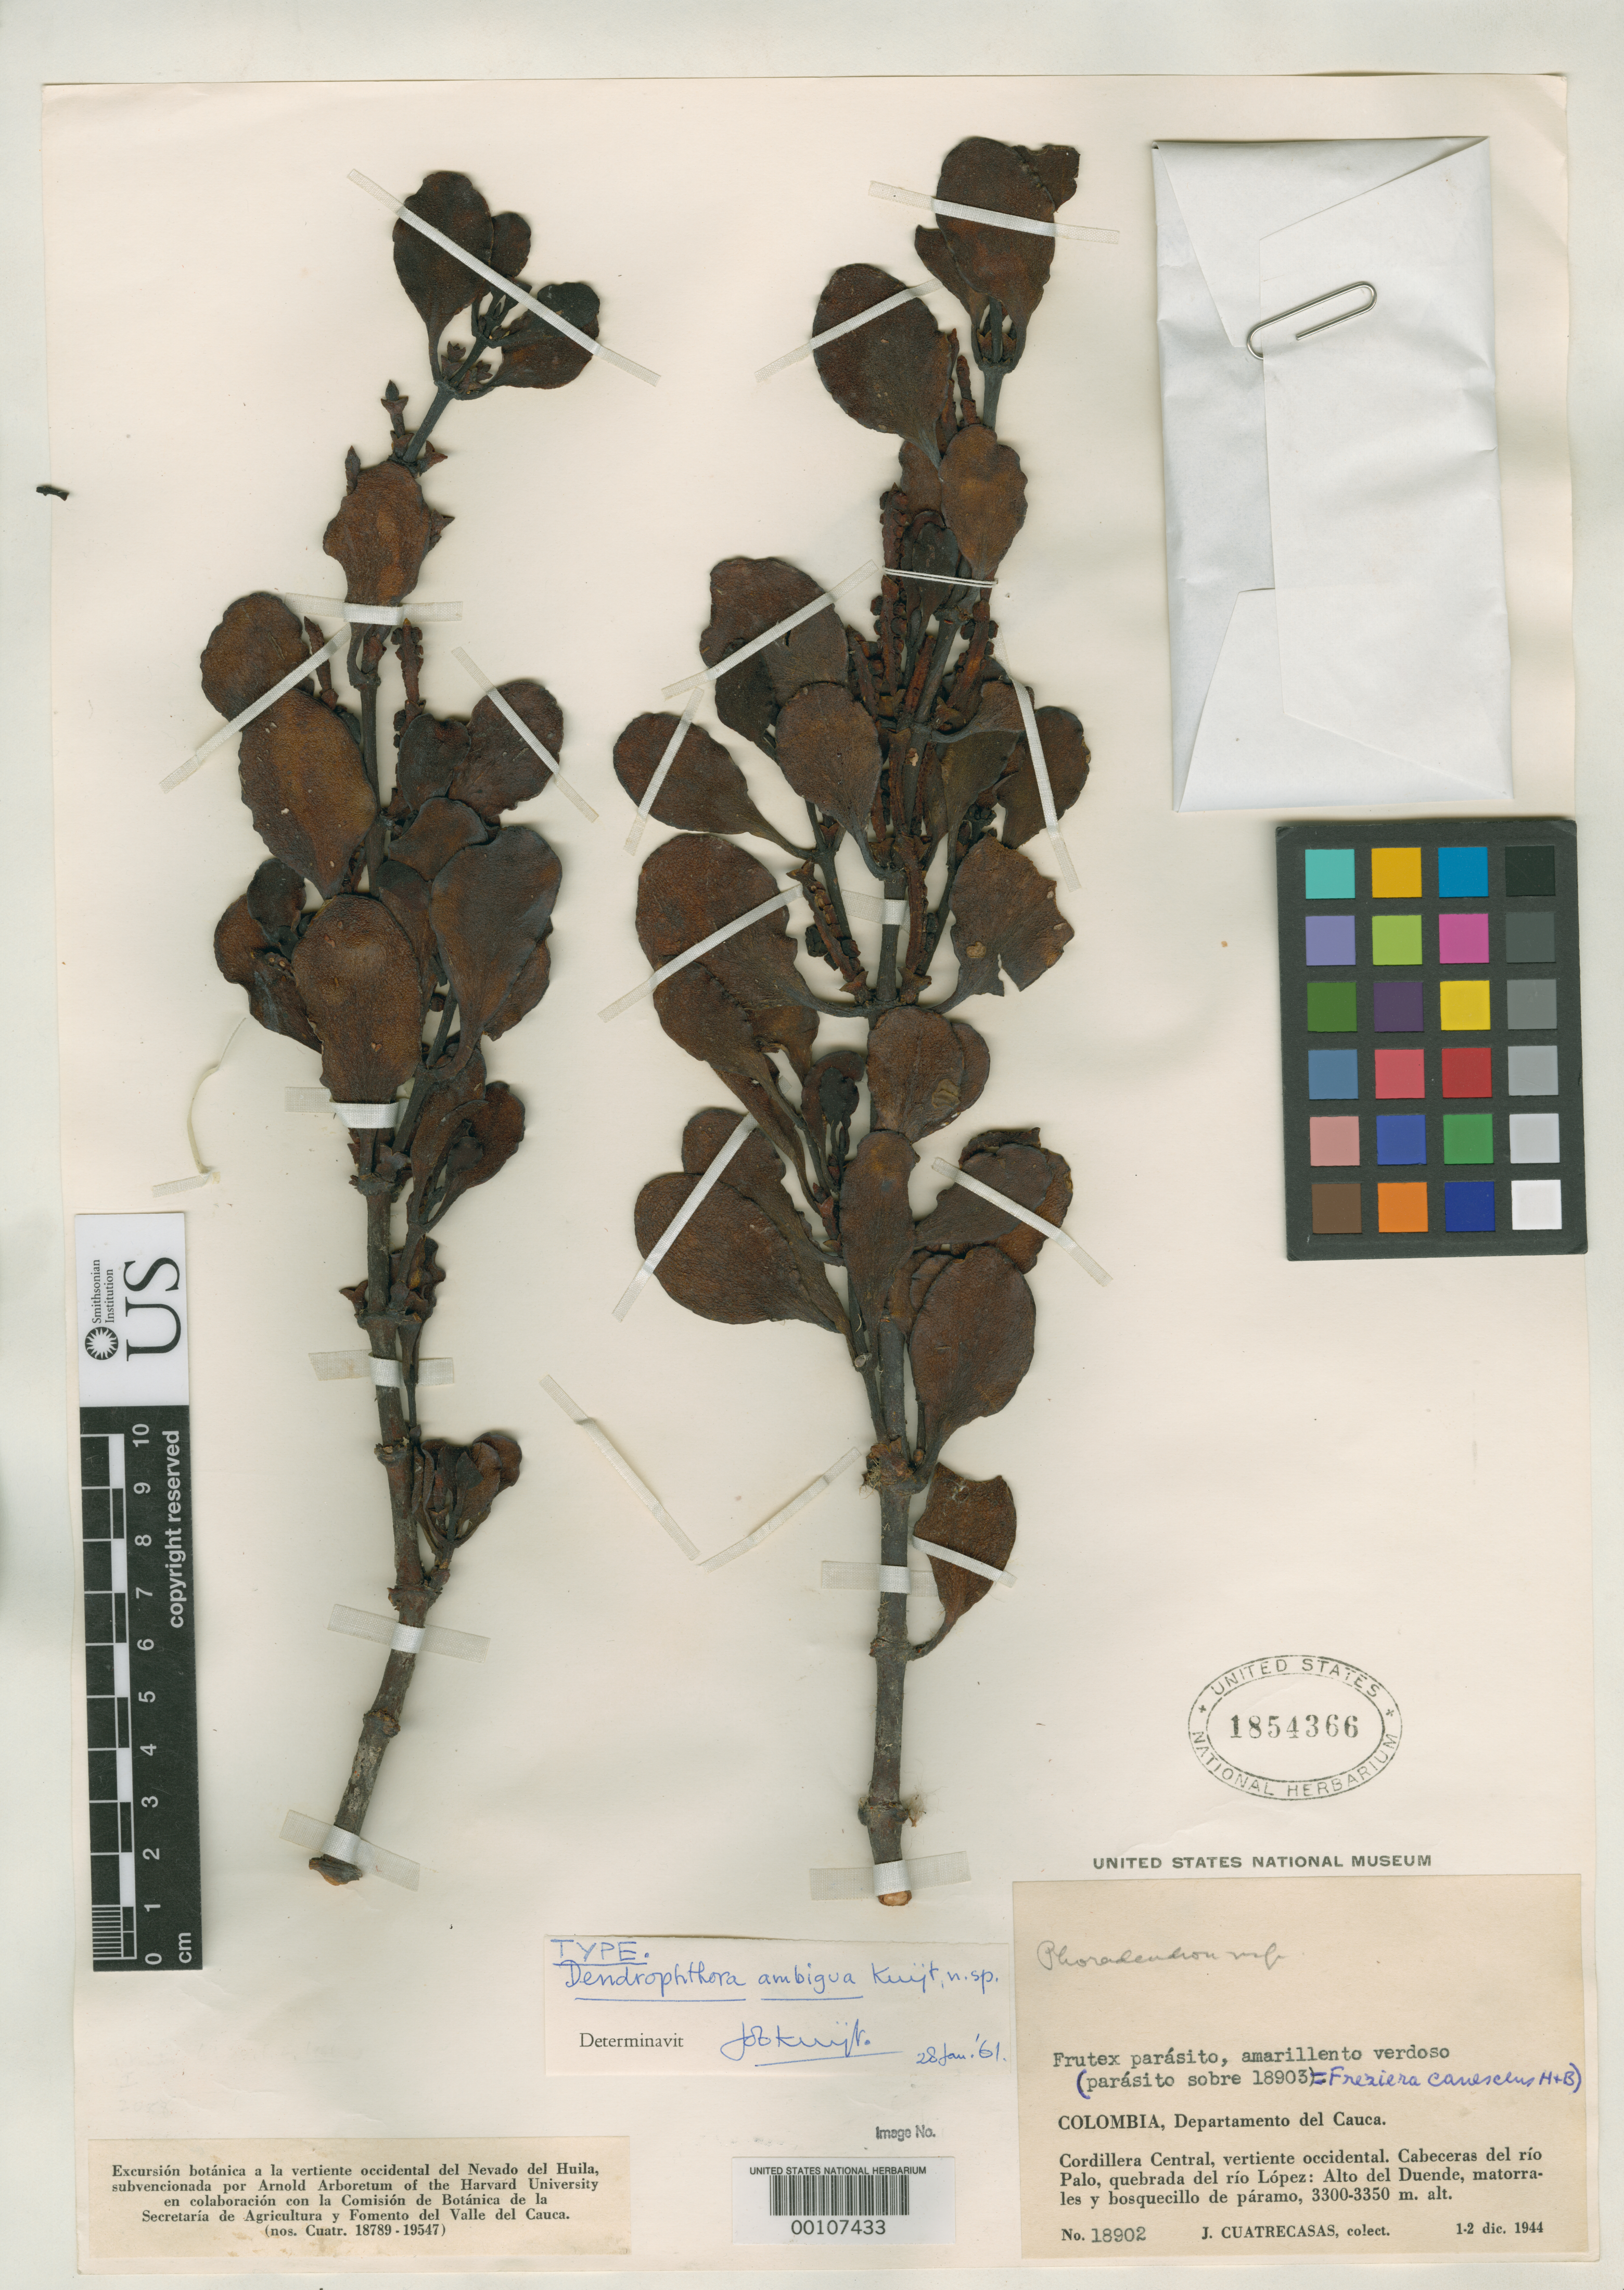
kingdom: Plantae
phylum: Tracheophyta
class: Magnoliopsida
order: Santalales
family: Viscaceae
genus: Dendrophthora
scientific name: Dendrophthora ambigua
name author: Kuijt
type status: Isotype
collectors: J. Cuatrecasas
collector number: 18902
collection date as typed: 01 Dec 1944 to 02 Dec 1944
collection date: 1944-12-01/1944-12-02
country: Colombia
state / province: Cauca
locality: Alto del Duende.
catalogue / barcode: US 1854366